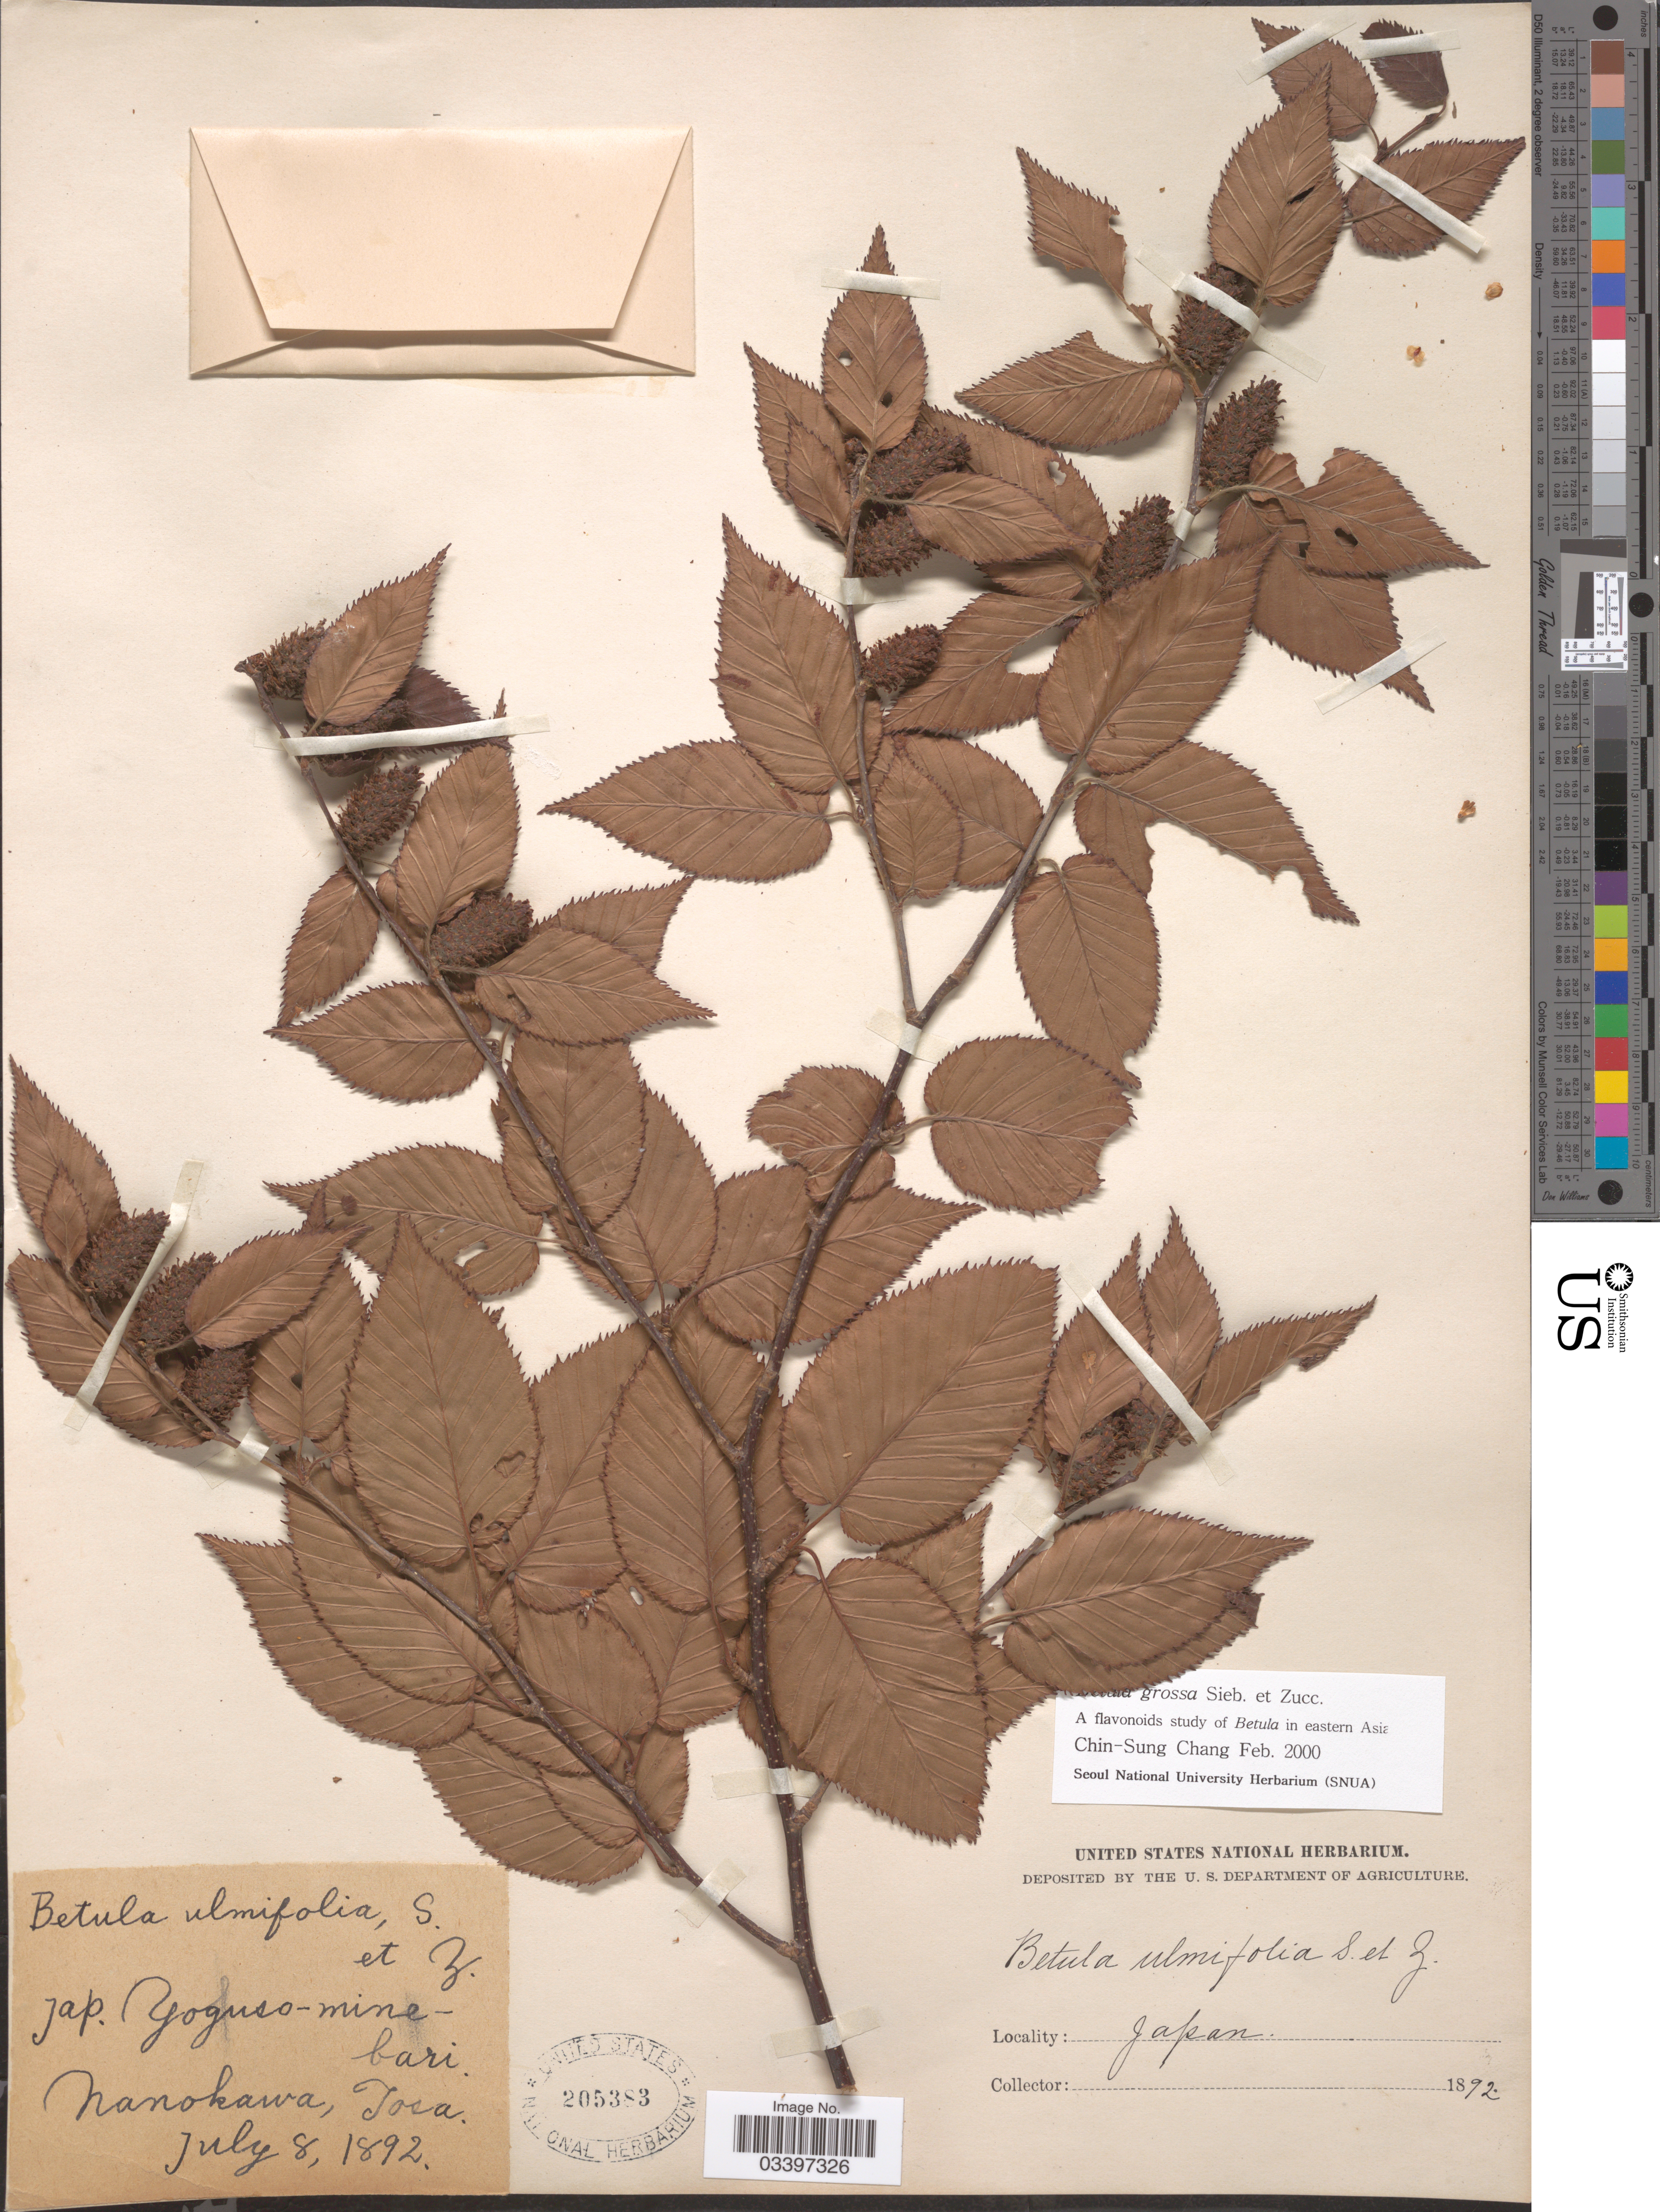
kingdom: Plantae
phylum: Tracheophyta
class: Magnoliopsida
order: Fagales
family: Betulaceae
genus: Betula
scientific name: Betula grossa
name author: Siebold & Zucc.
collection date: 1892-07-08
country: Japan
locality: Nanokawa, Tosa.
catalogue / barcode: US 205383